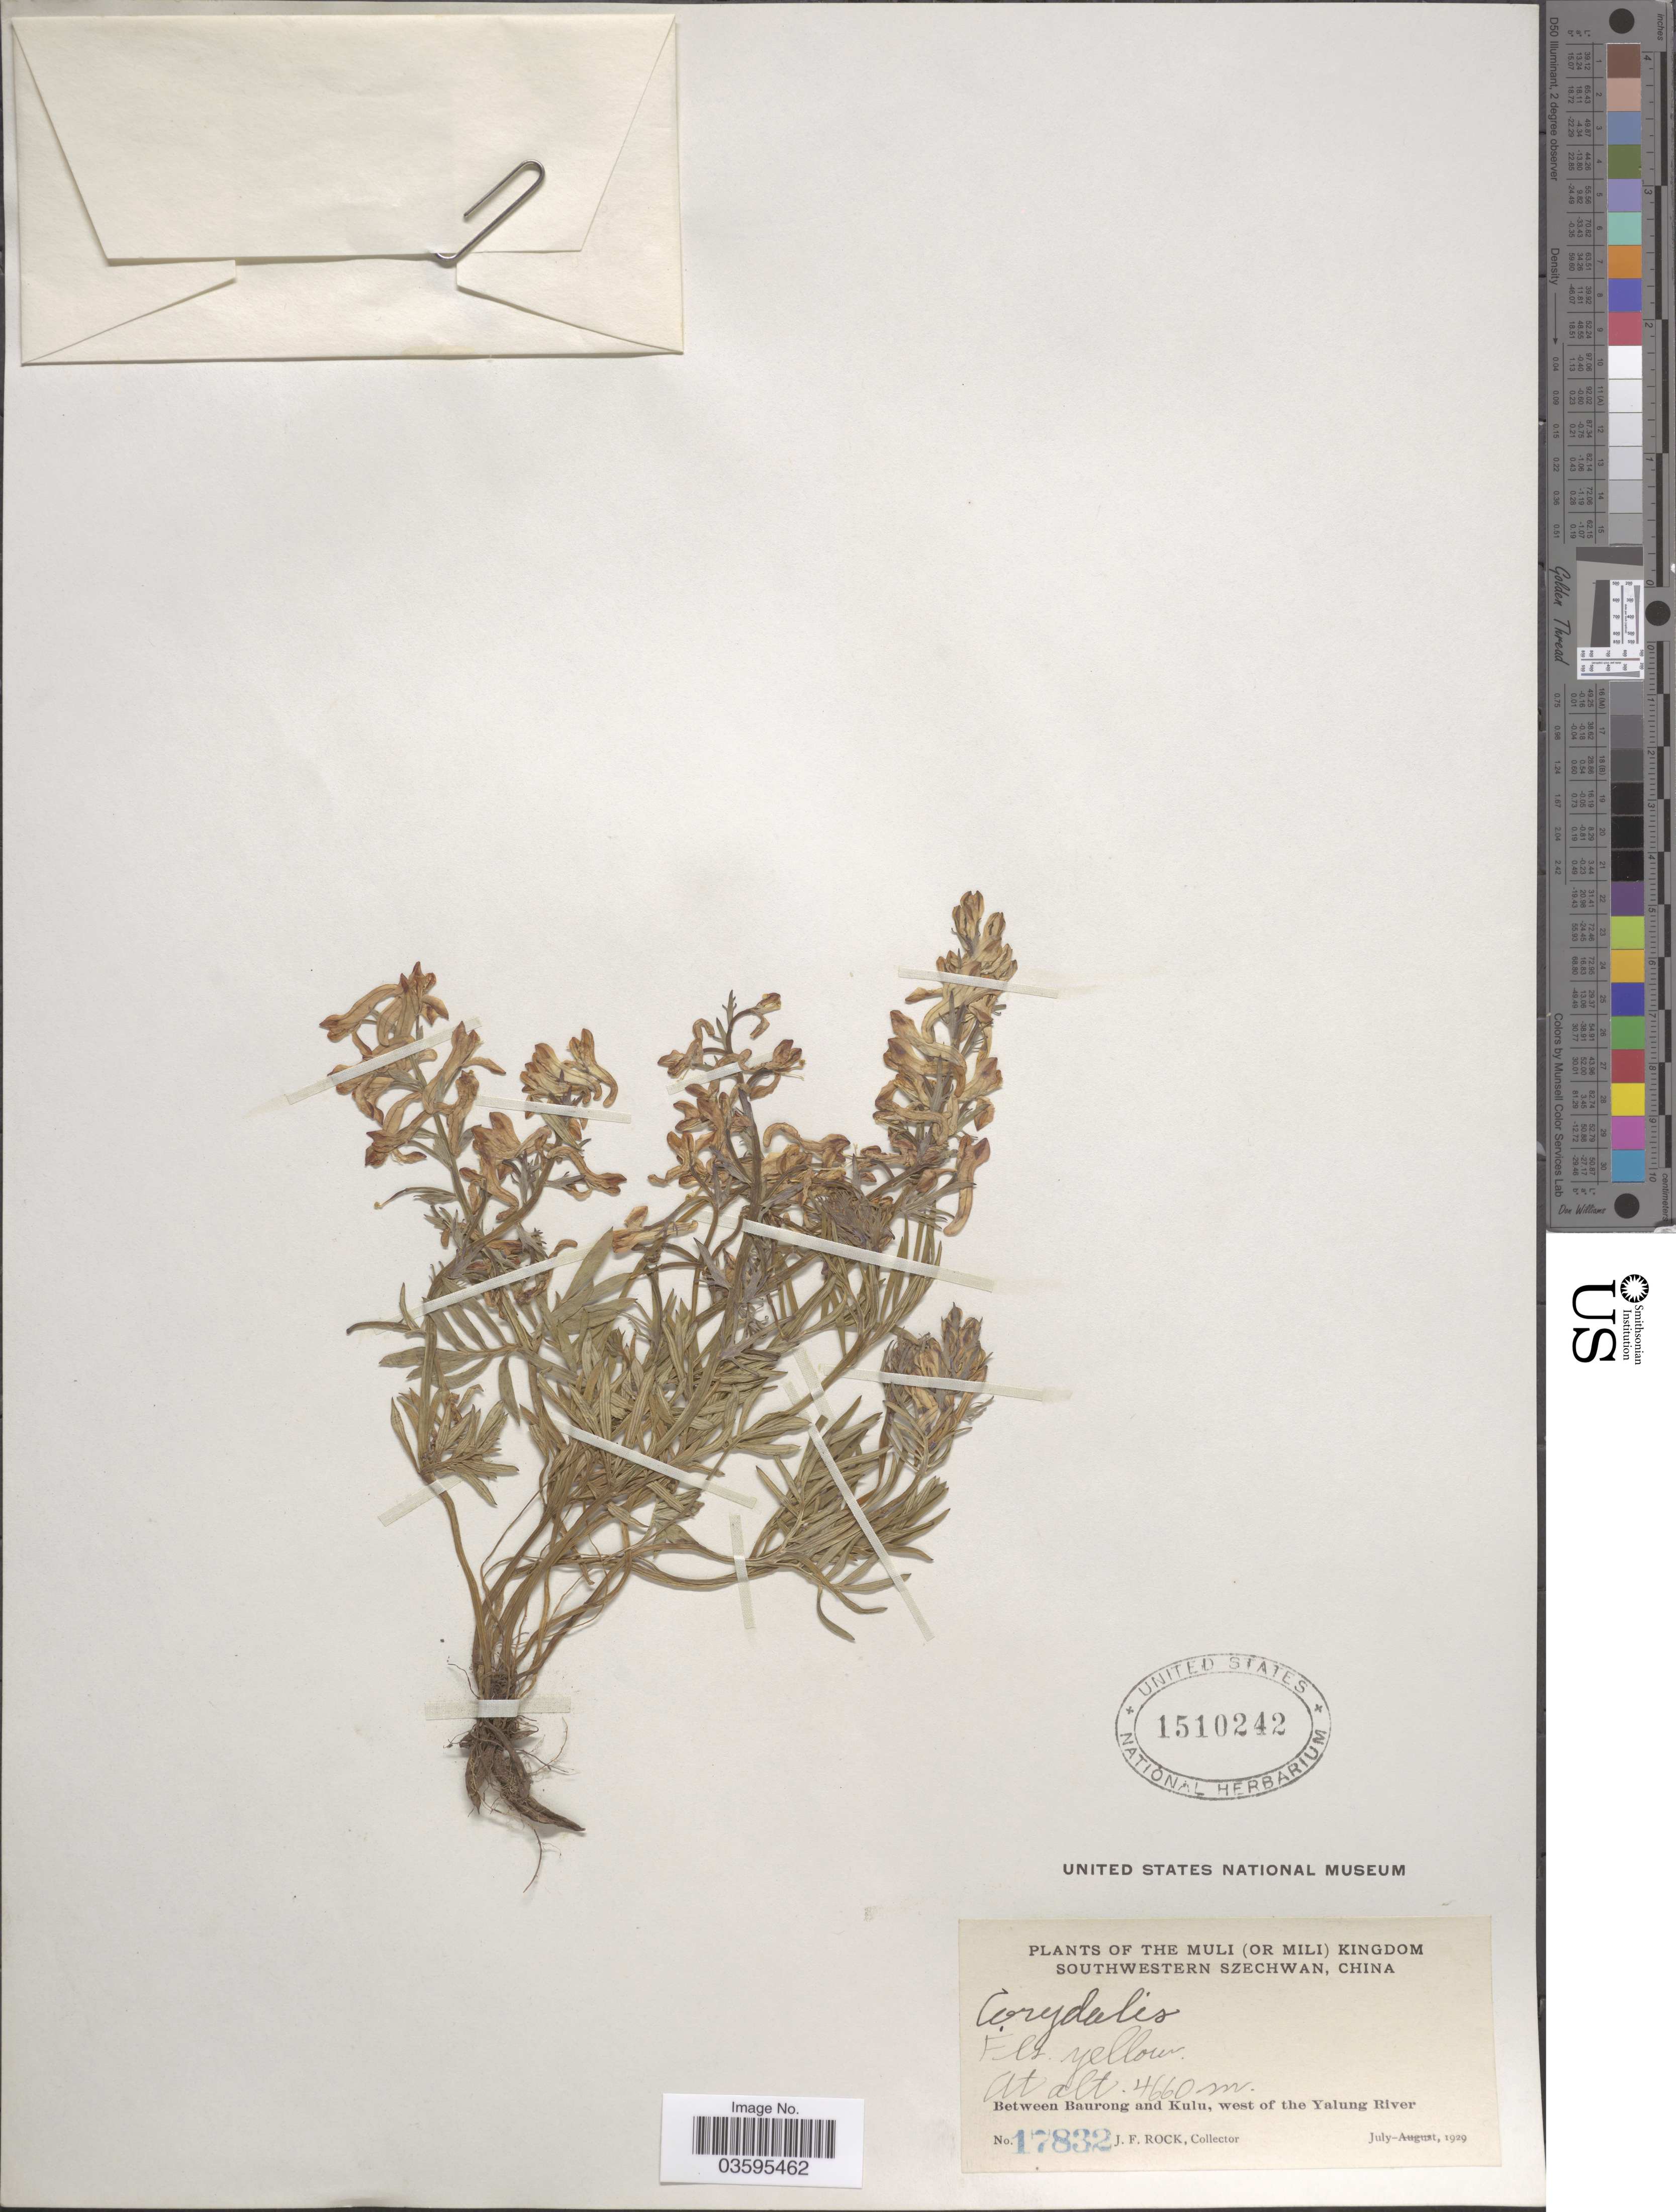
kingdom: Plantae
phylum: Tracheophyta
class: Magnoliopsida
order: Ranunculales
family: Papaveraceae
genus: Corydalis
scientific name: Corydalis sp.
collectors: J. Rock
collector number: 17832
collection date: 1929-07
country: China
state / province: Sichuan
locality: The Muli (or Mili) Kingdom. Southwestern Szechwan. Between Baurong and Kulu, west of the Yalung River.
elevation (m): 4660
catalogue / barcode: US 1510242